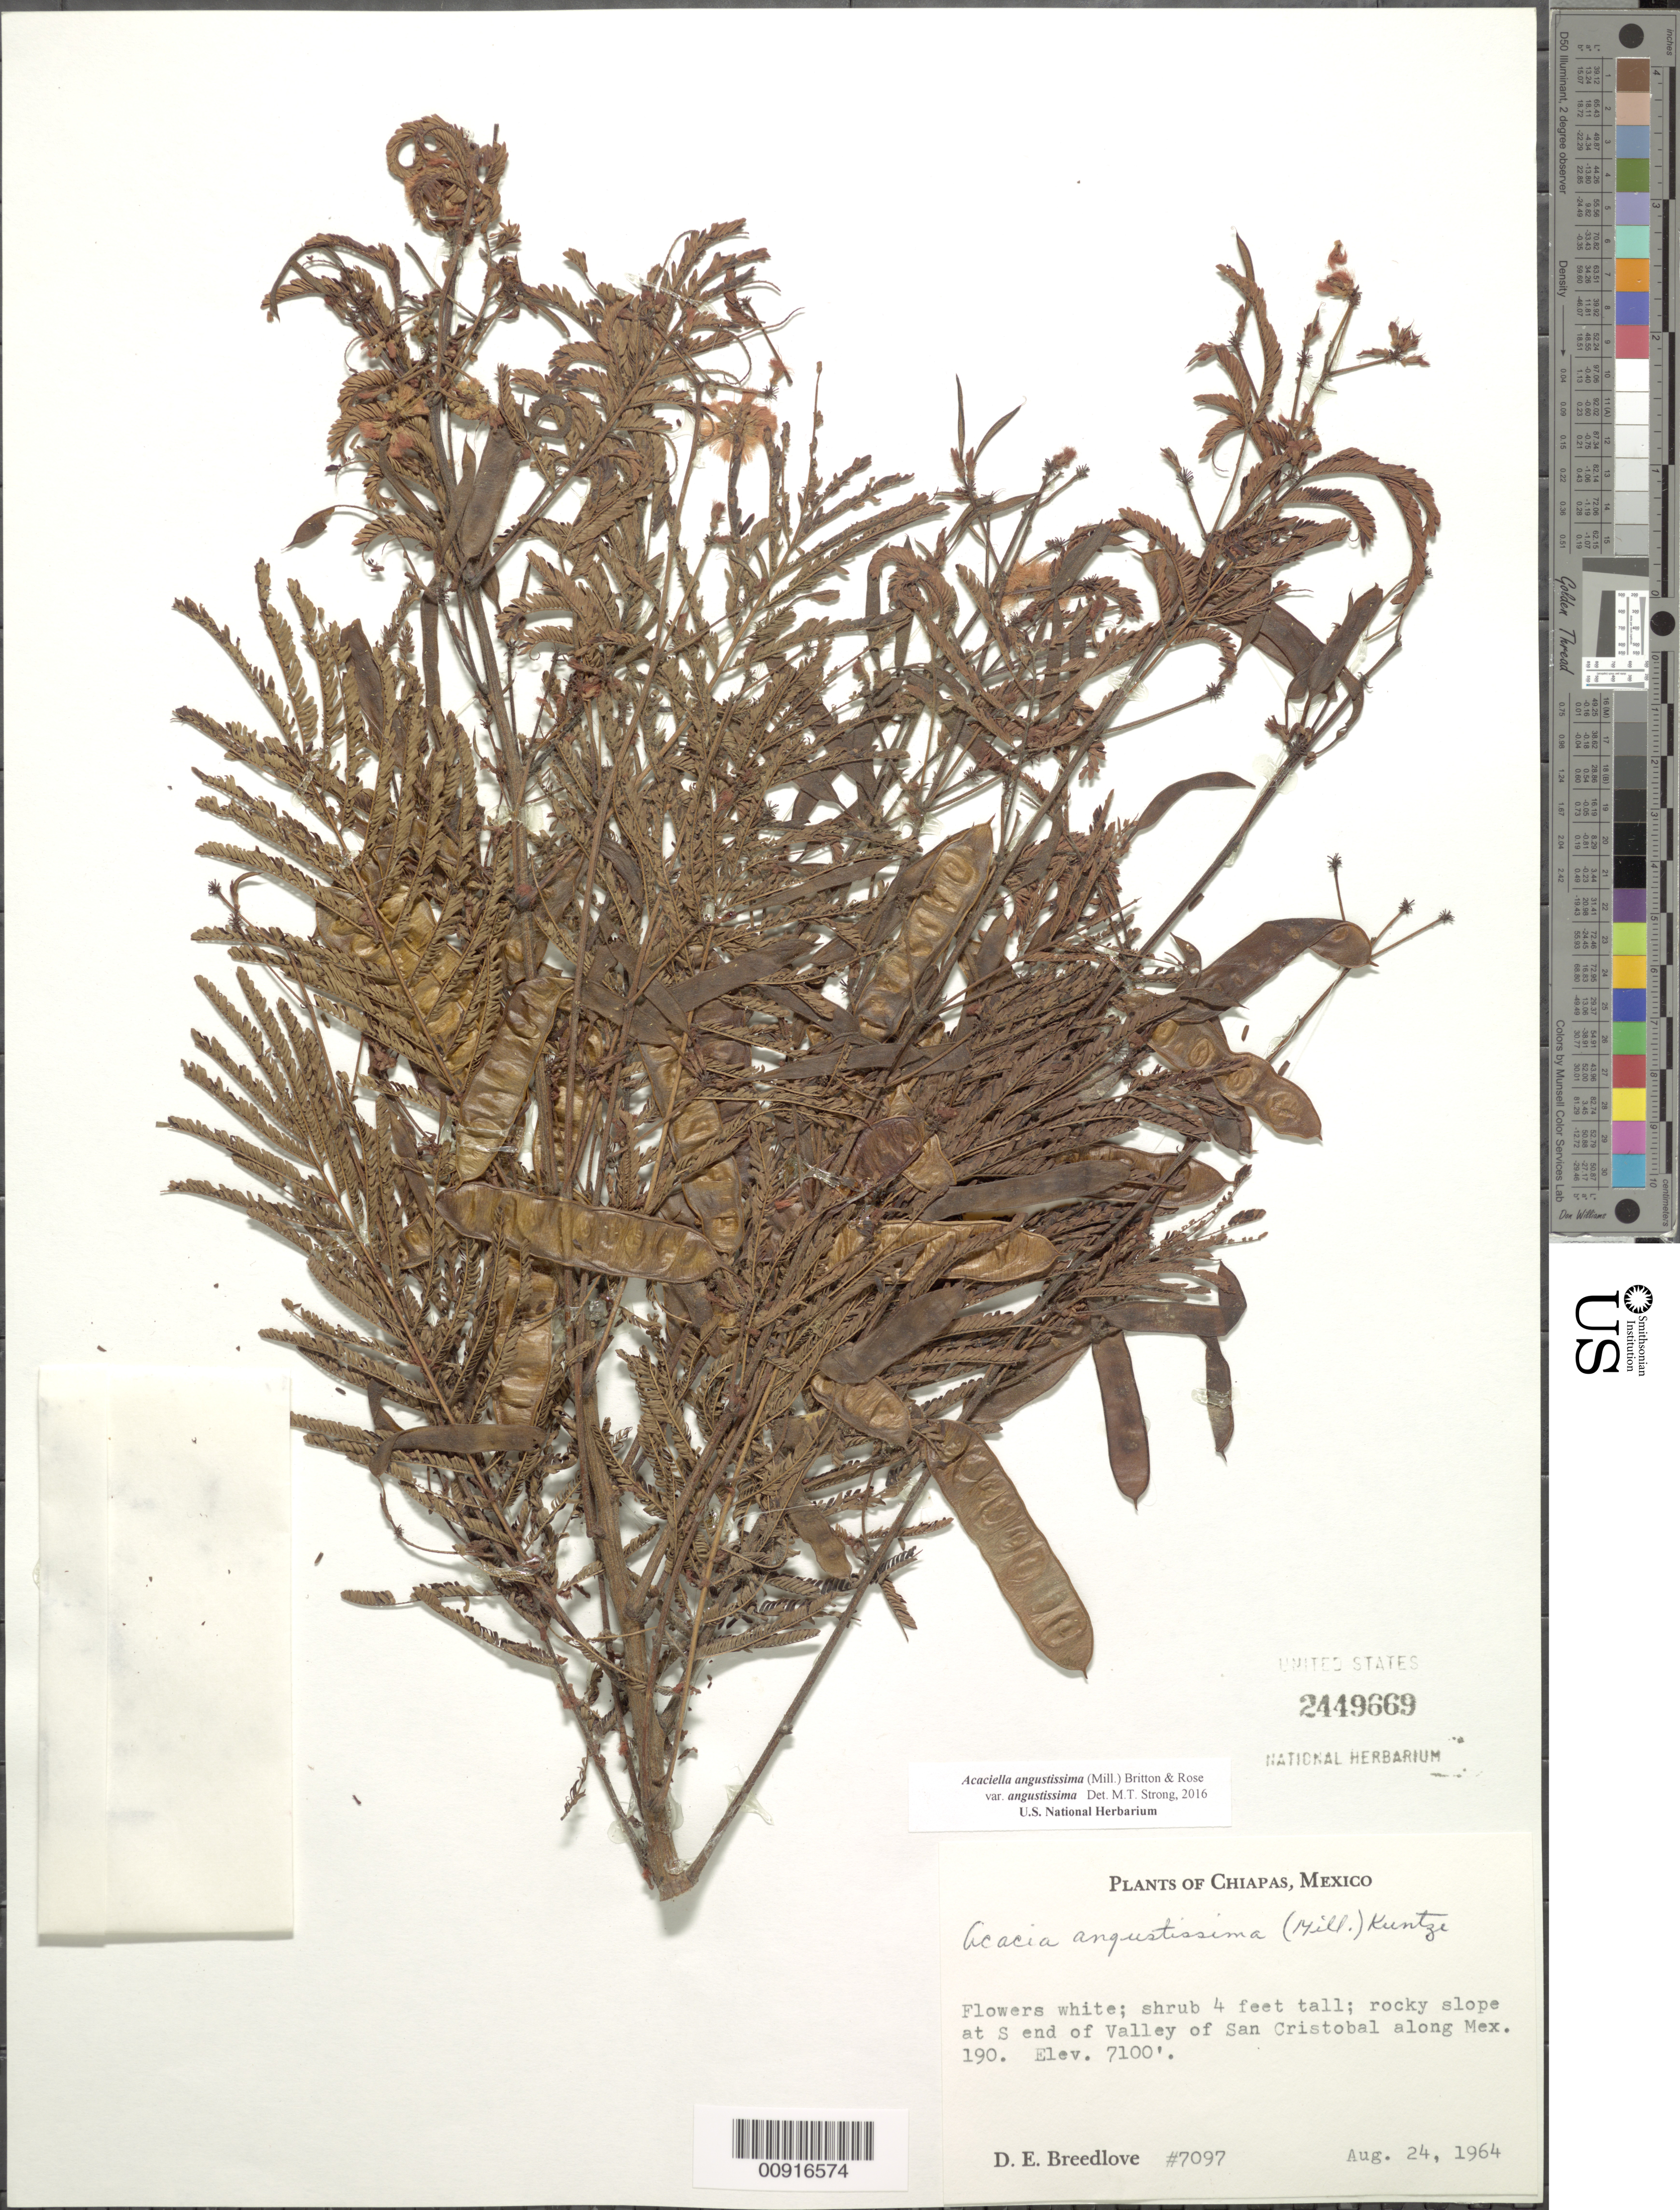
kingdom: Plantae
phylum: Tracheophyta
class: Magnoliopsida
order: Fabales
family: Fabaceae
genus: Acaciella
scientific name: Acaciella angustissima var. angustissima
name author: (Mill.) Britton & Rose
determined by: Strong, M. T., (US), Smithsonian Institution - National Museum of Natural History (UNITED STATES)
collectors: D. E. Breedlove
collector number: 7097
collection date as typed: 24 Aug 1964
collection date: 1964-08-24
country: Mexico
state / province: Chiapas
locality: At S end of Valley of San Cristóbal along Mex. 190.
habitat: Rocky slope.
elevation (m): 2164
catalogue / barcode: US 2449669